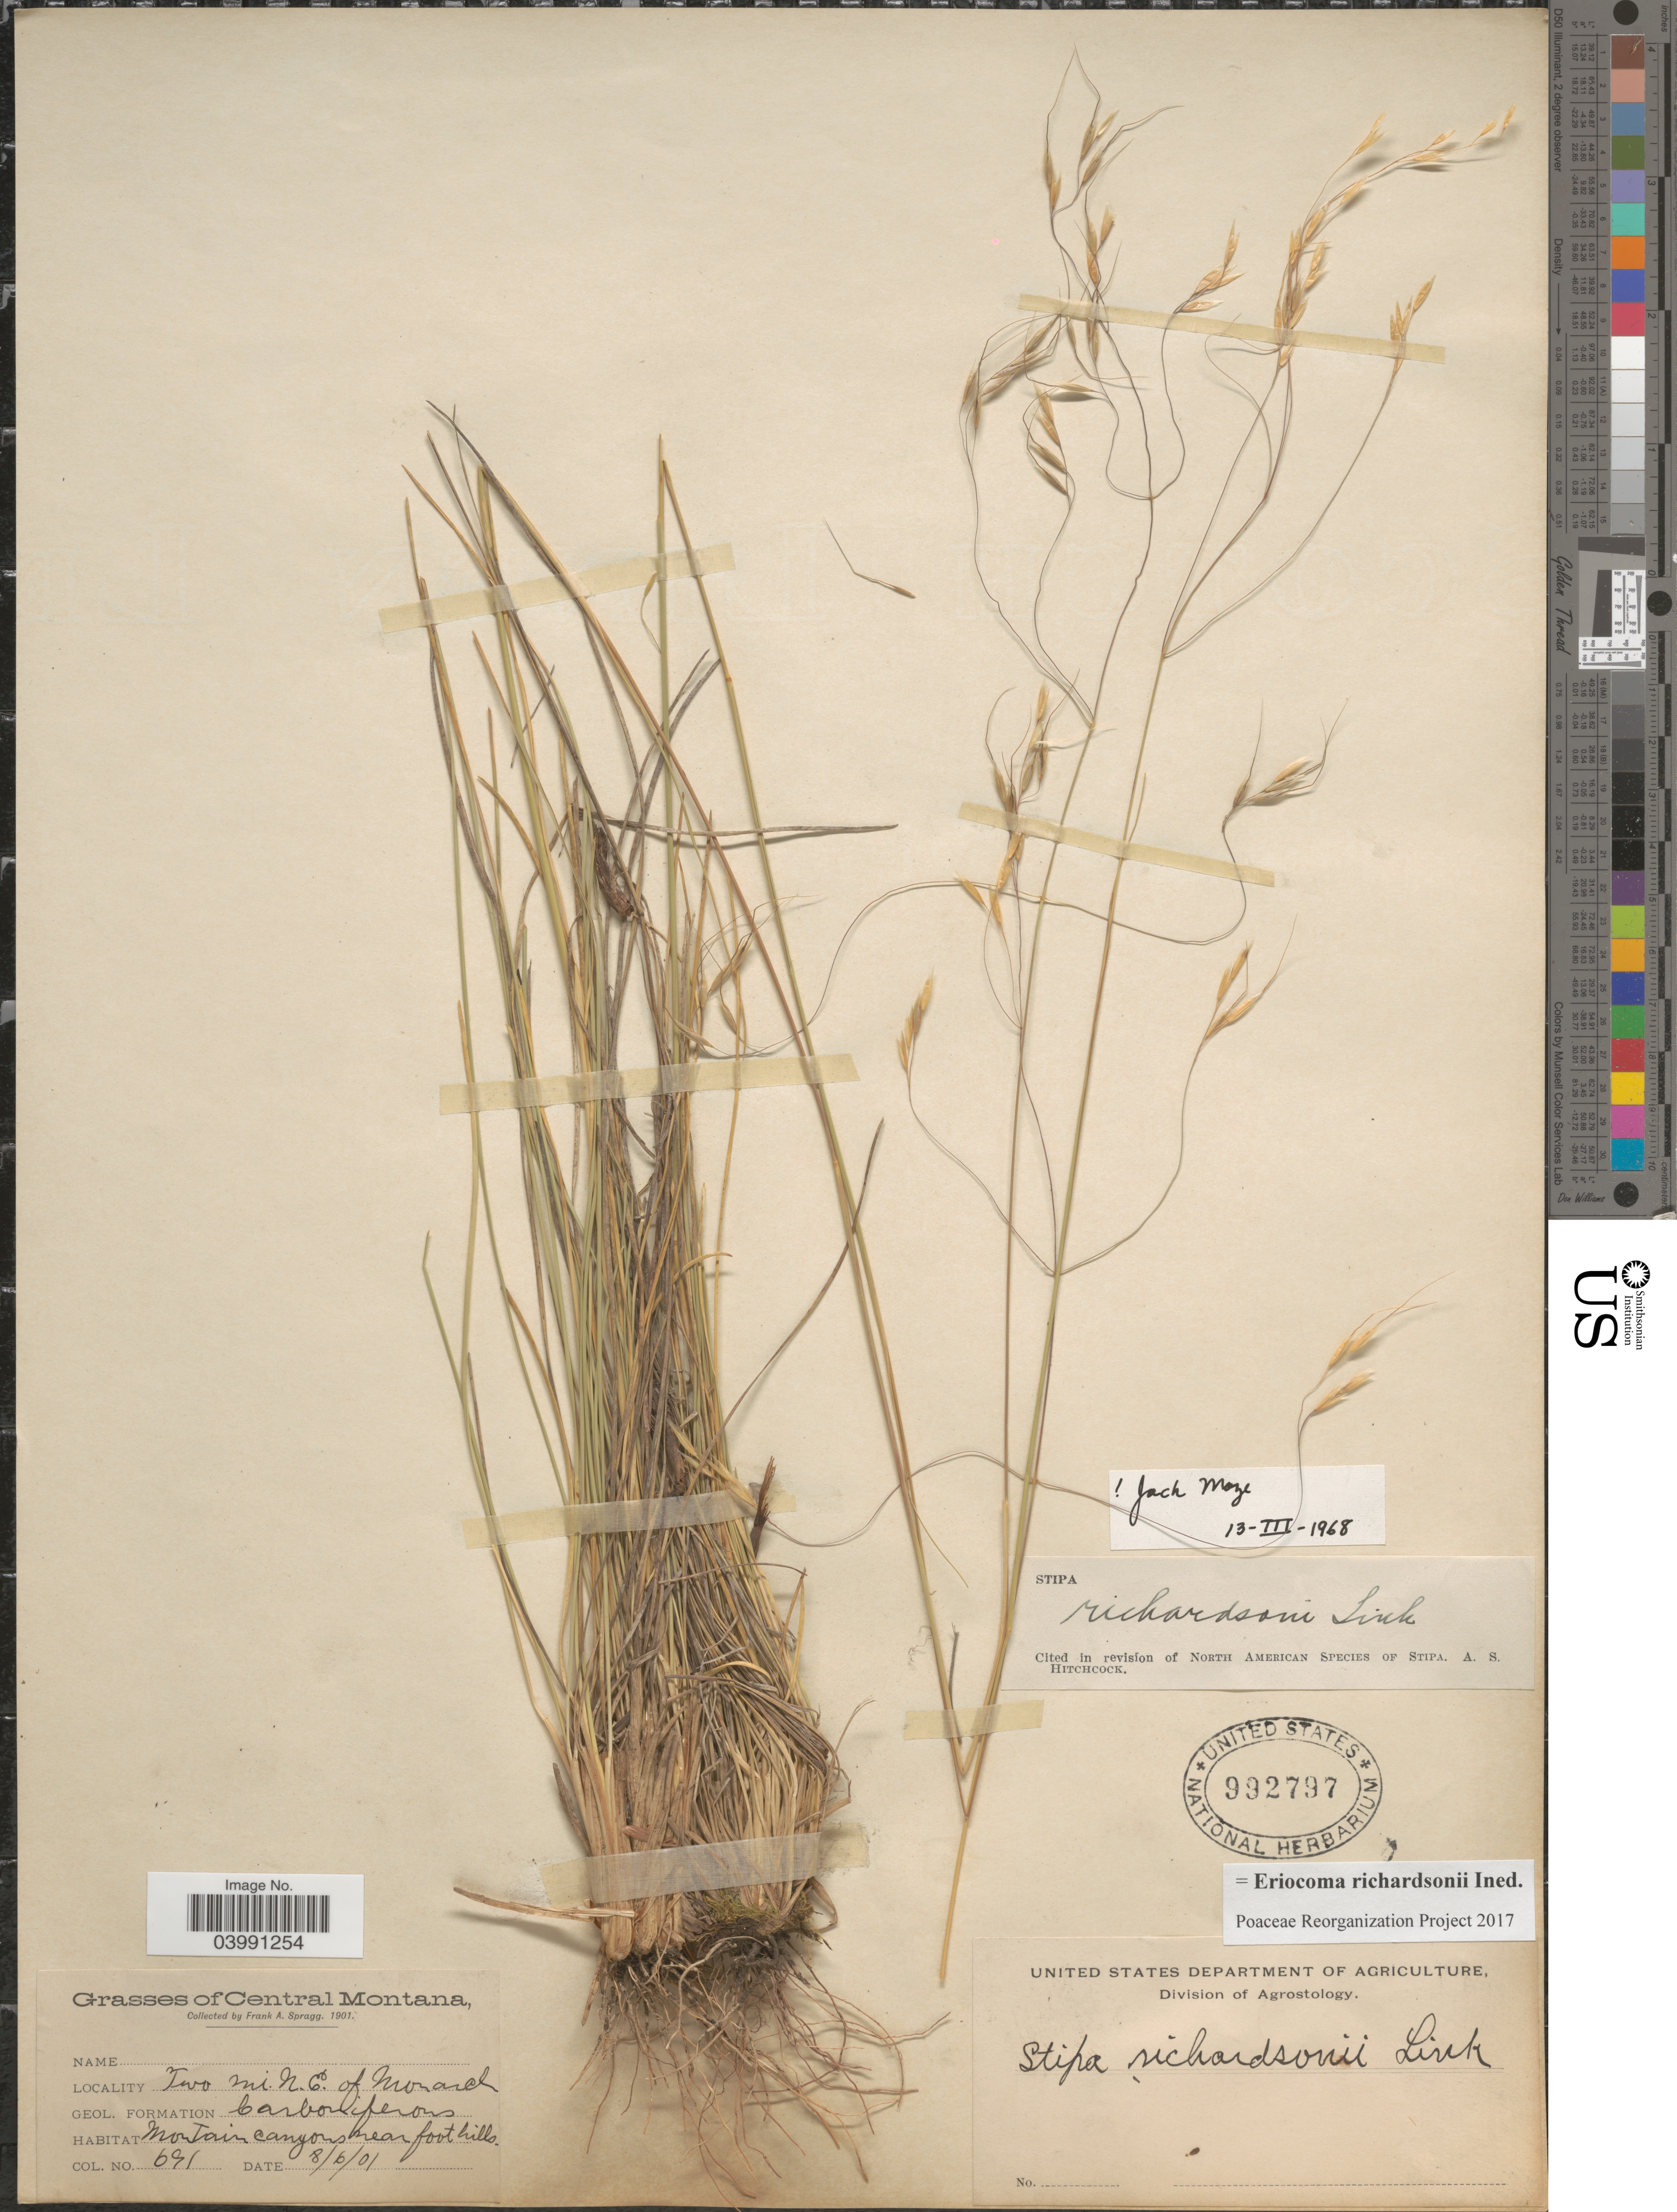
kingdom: Plantae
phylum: Tracheophyta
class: Liliopsida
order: Poales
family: Poaceae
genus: Eriocoma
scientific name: Eriocoma richardsonii ined.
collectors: F. Spragg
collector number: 691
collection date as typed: Transcribed d/m/y: 6/8/1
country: United States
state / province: Montana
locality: Central Montana. Two mi. N.E. of Monarch.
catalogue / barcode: US 992797